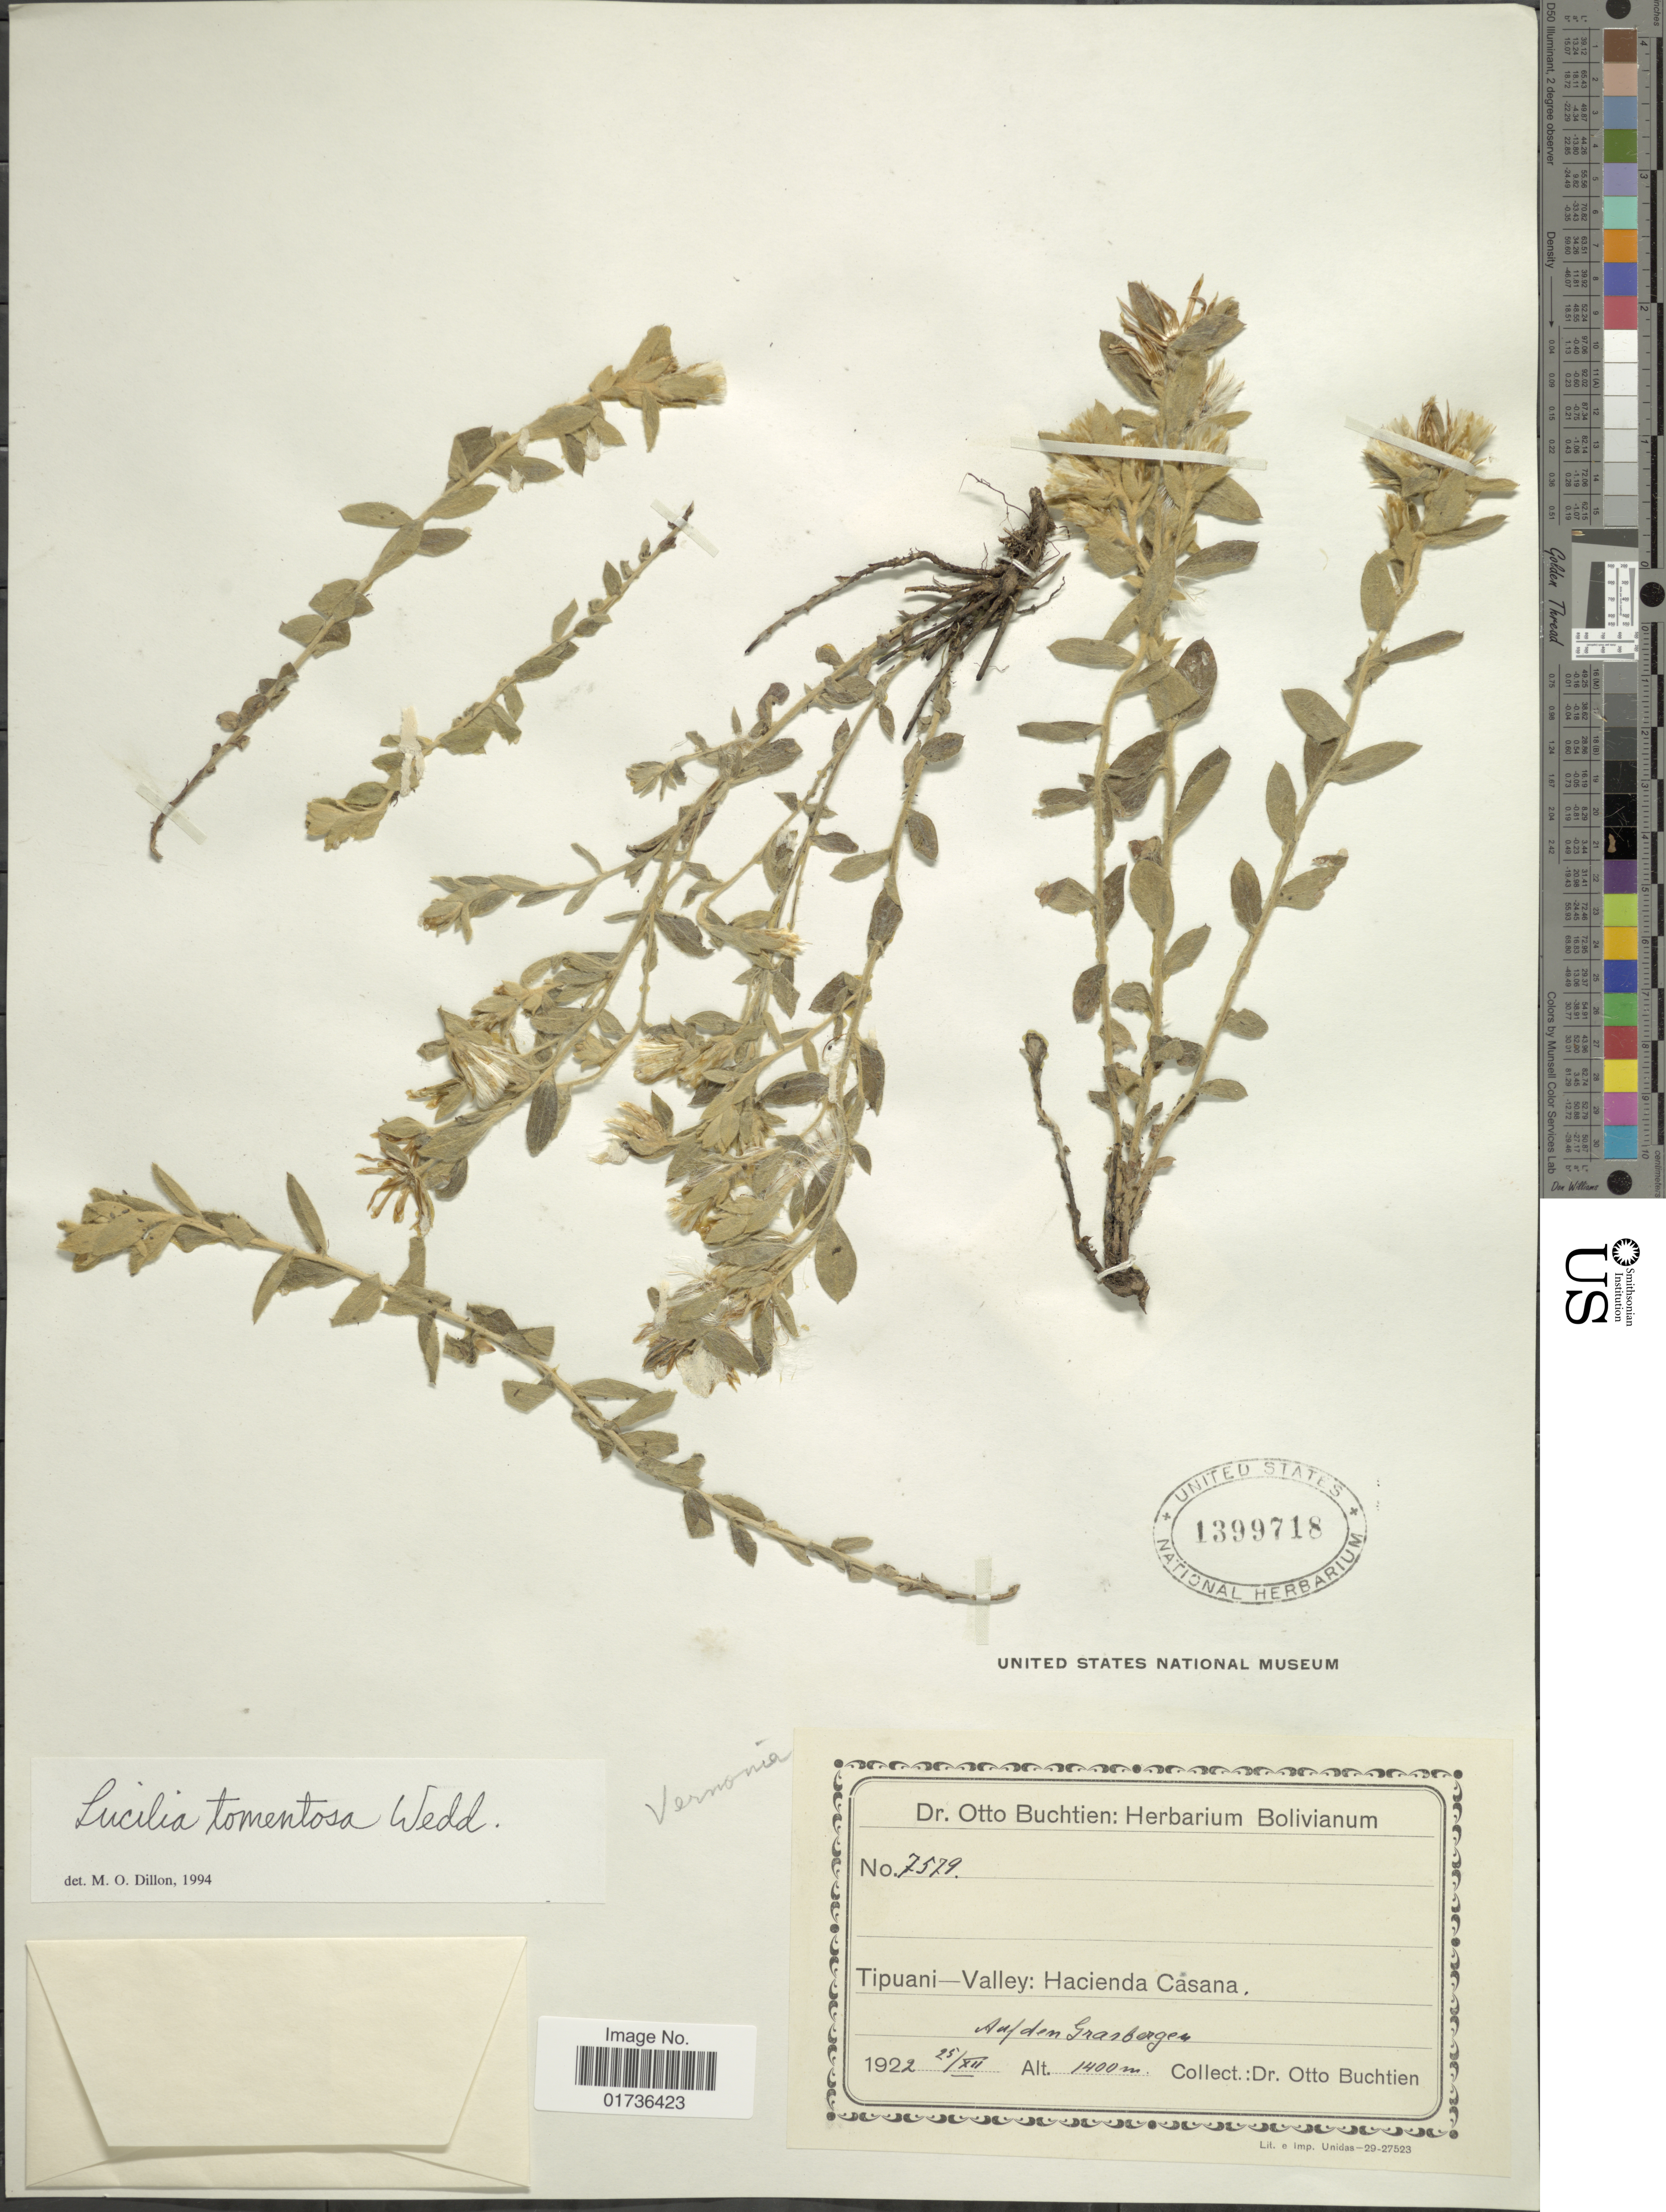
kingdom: Plantae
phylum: Tracheophyta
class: Magnoliopsida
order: Asterales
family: Asteraceae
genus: Lucilia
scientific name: Lucilia tomentosa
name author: Wedd.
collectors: O. Buchtien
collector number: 7579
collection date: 1922-12-25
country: Bolivia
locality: Tipuani-Valley: Hacienda Casana, Auf den Grasbergen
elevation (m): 1400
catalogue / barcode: US 1399718